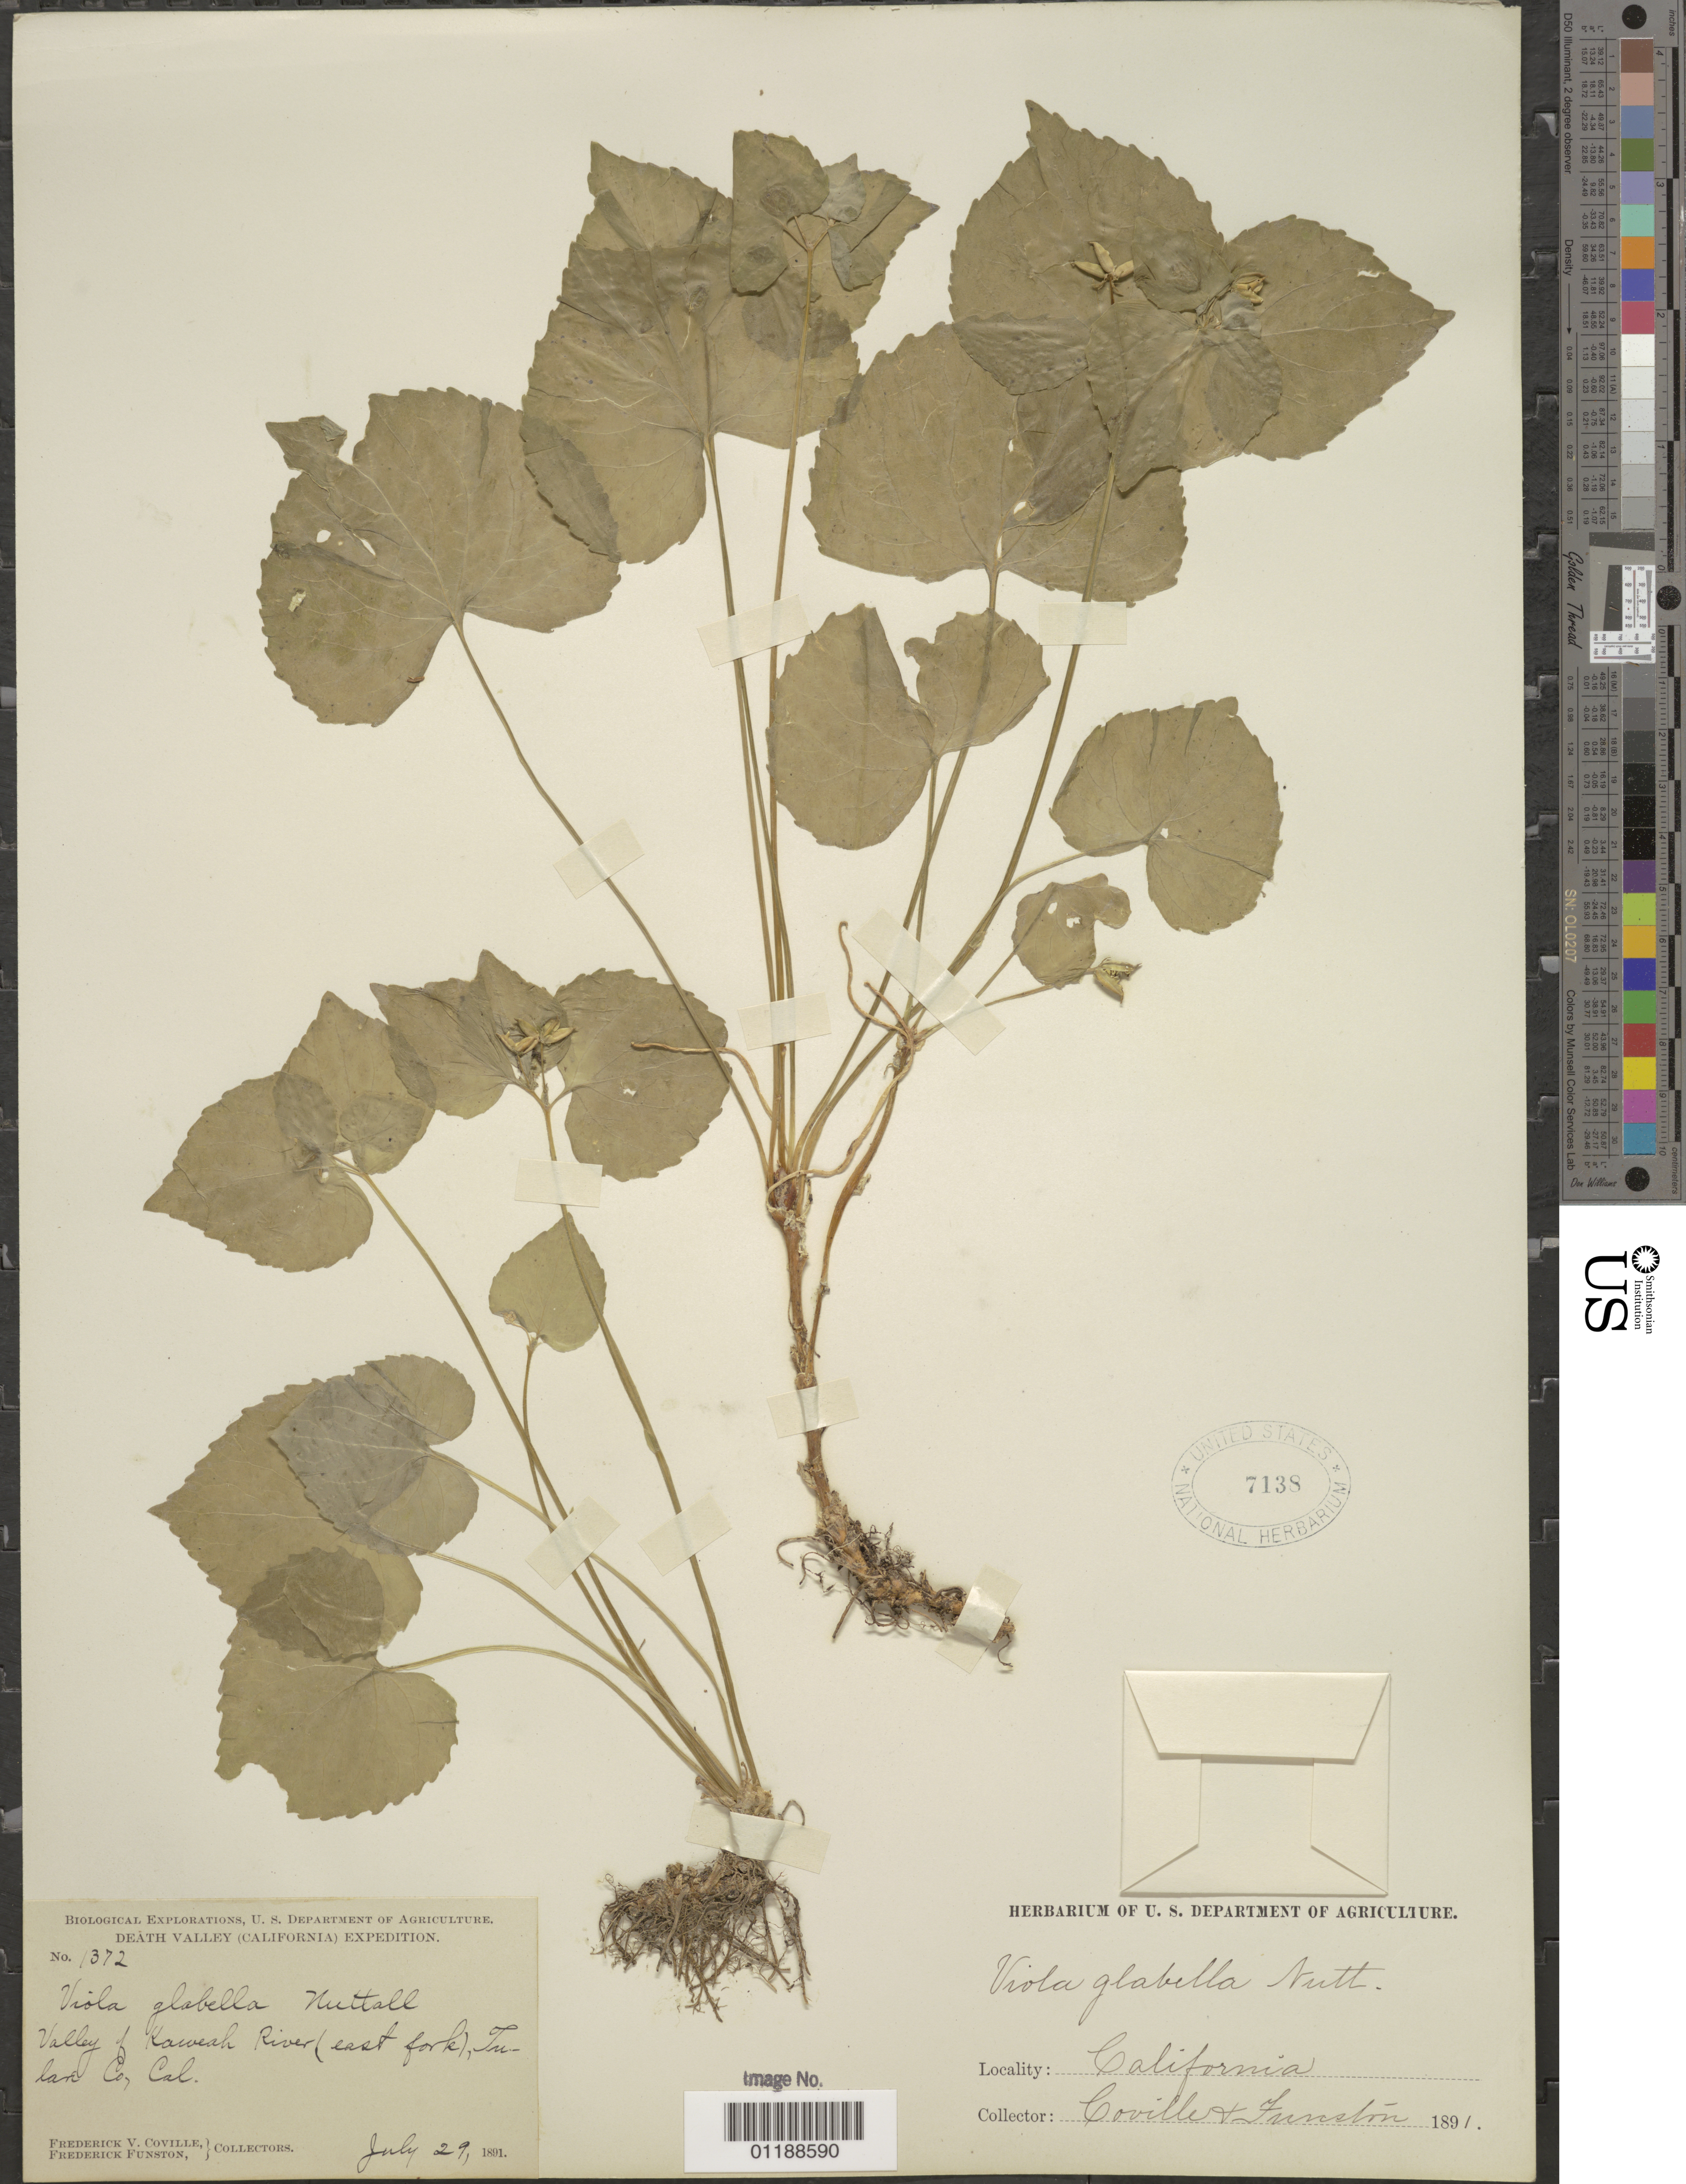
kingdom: Plantae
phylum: Tracheophyta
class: Magnoliopsida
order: Malpighiales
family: Violaceae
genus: Viola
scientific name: Viola glabella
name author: Nutt.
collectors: F. V. Coville & F. Funston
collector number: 1372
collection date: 1899-07-29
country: United States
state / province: California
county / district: Tulare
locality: Valley of Kaweah Valley (East Fork)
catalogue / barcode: US 7138